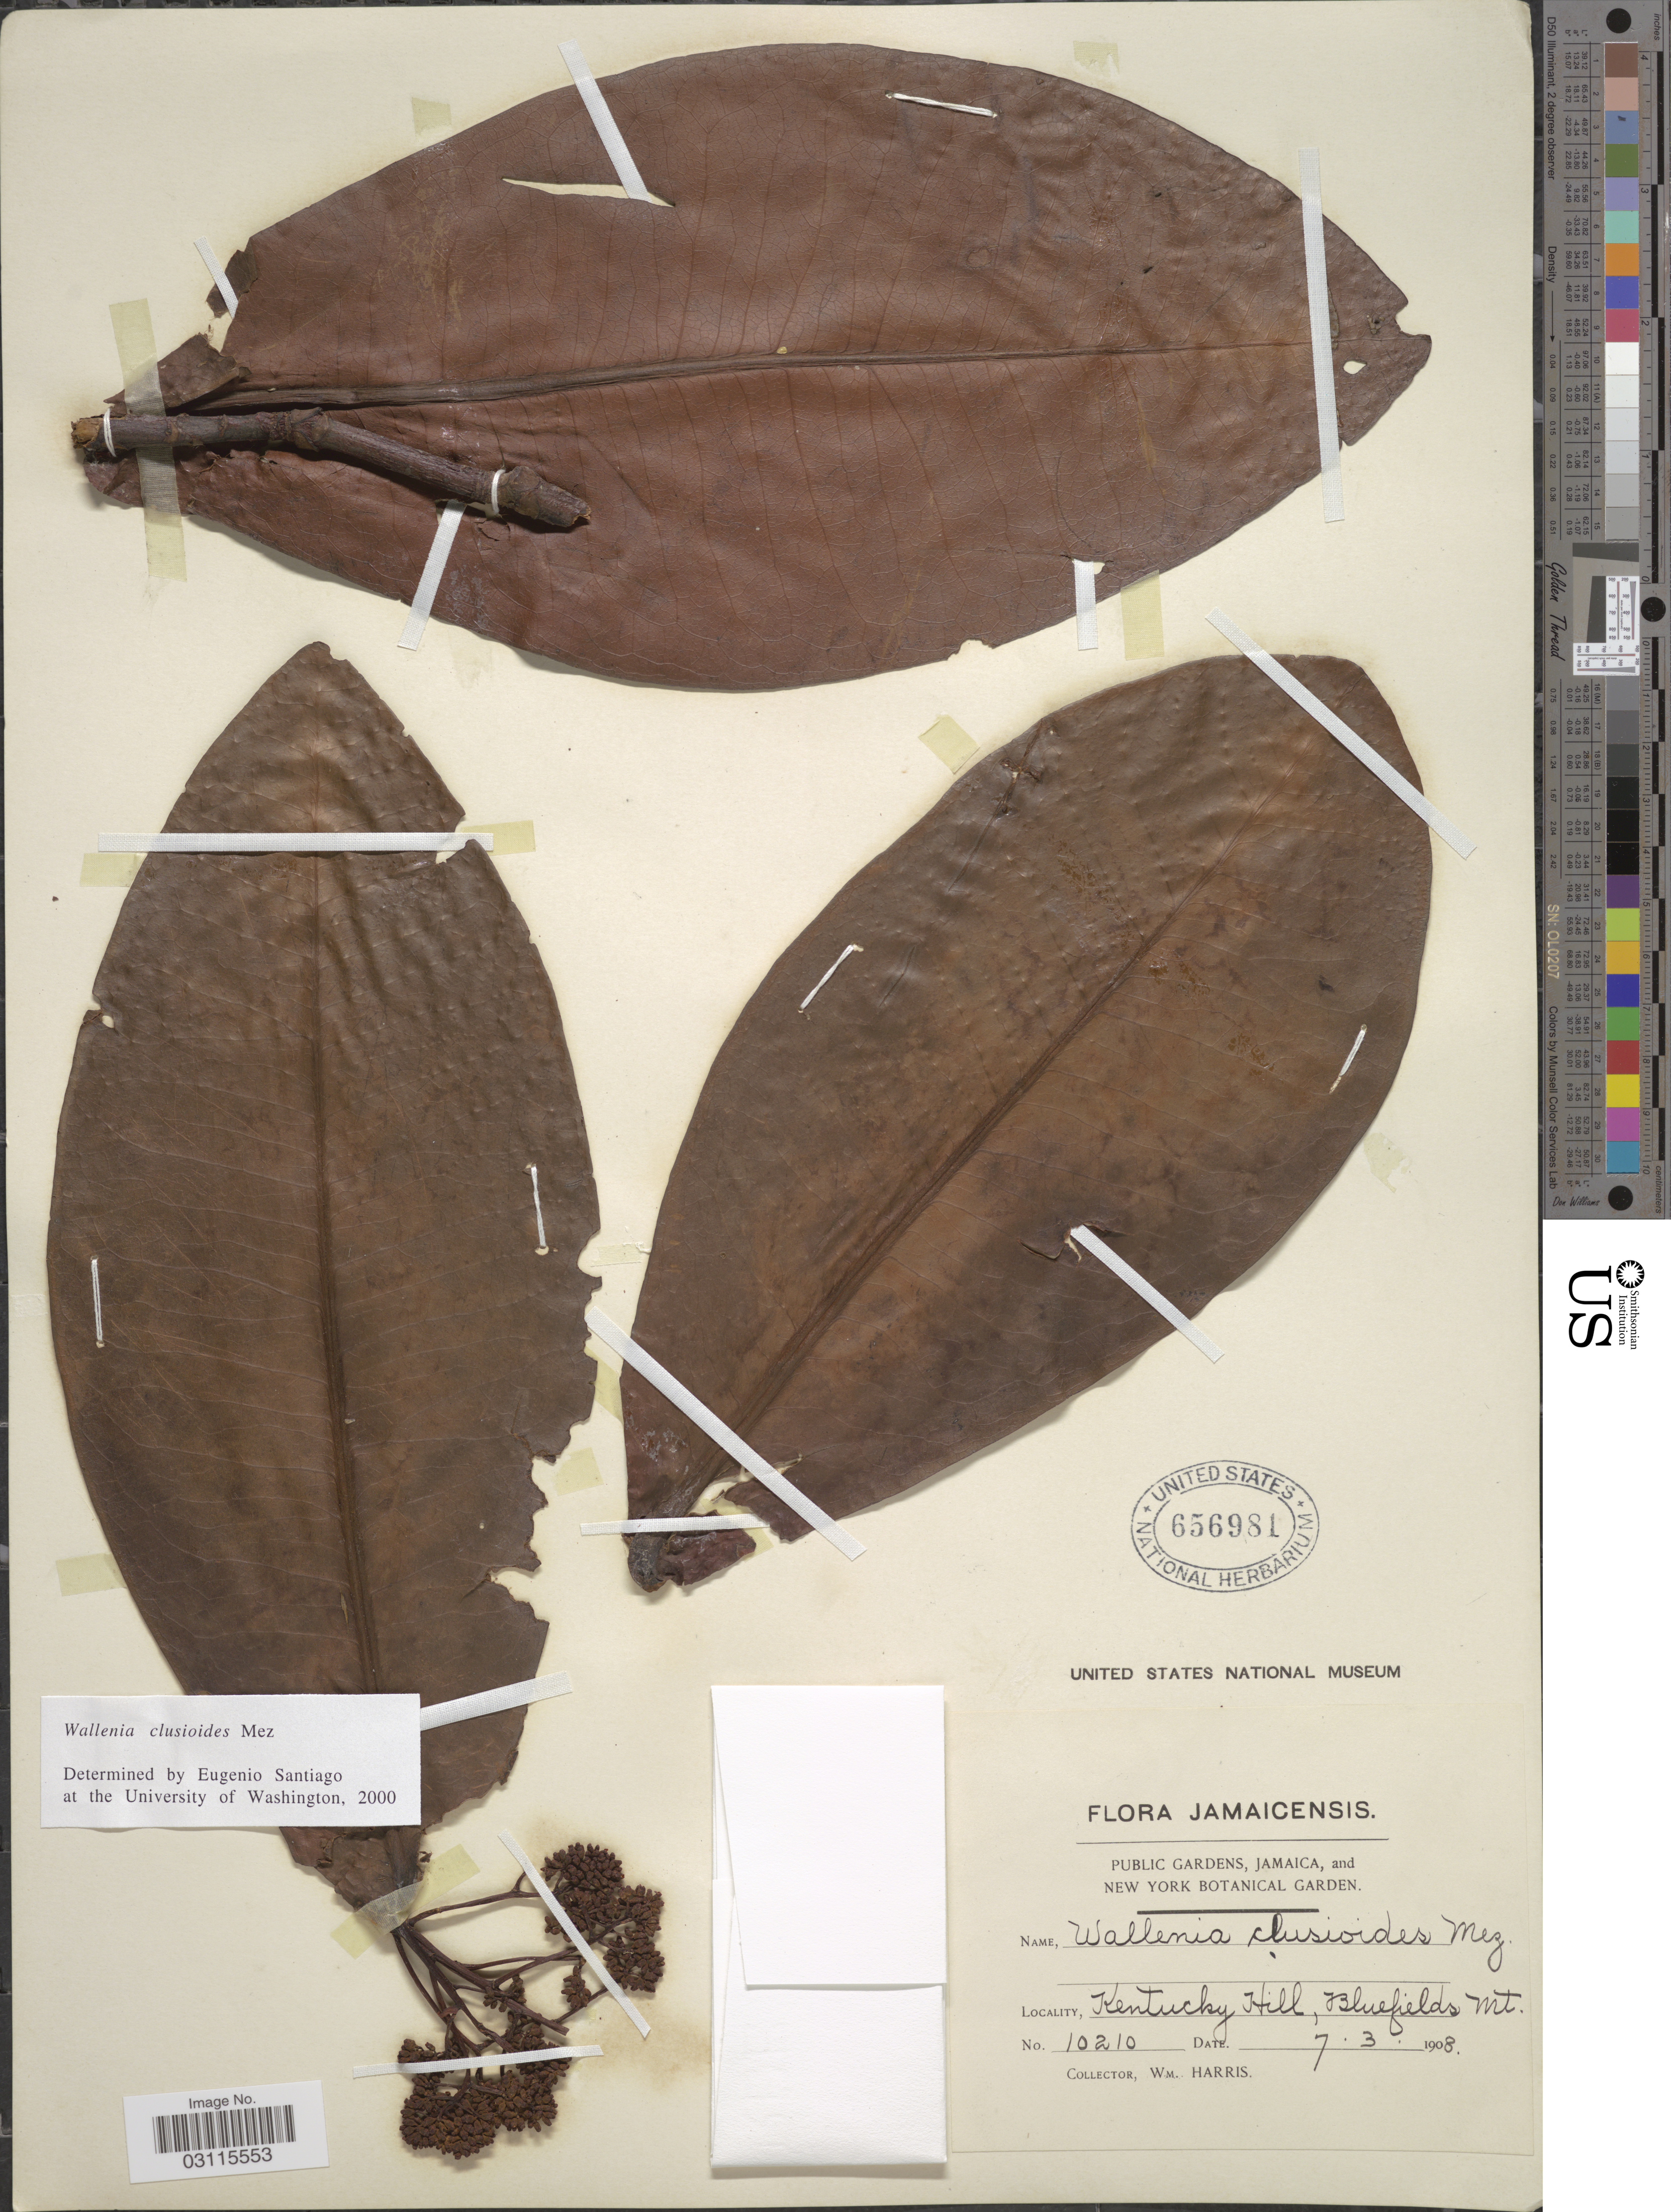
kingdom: Plantae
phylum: Tracheophyta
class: Magnoliopsida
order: Ericales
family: Primulaceae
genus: Wallenia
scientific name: Wallenia clusioides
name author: (Griseb.) Mez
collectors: W. H. Harris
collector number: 10210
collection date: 1908-03-07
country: Jamaica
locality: Kentucky Hill, Bluefields Mt.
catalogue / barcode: US 656981